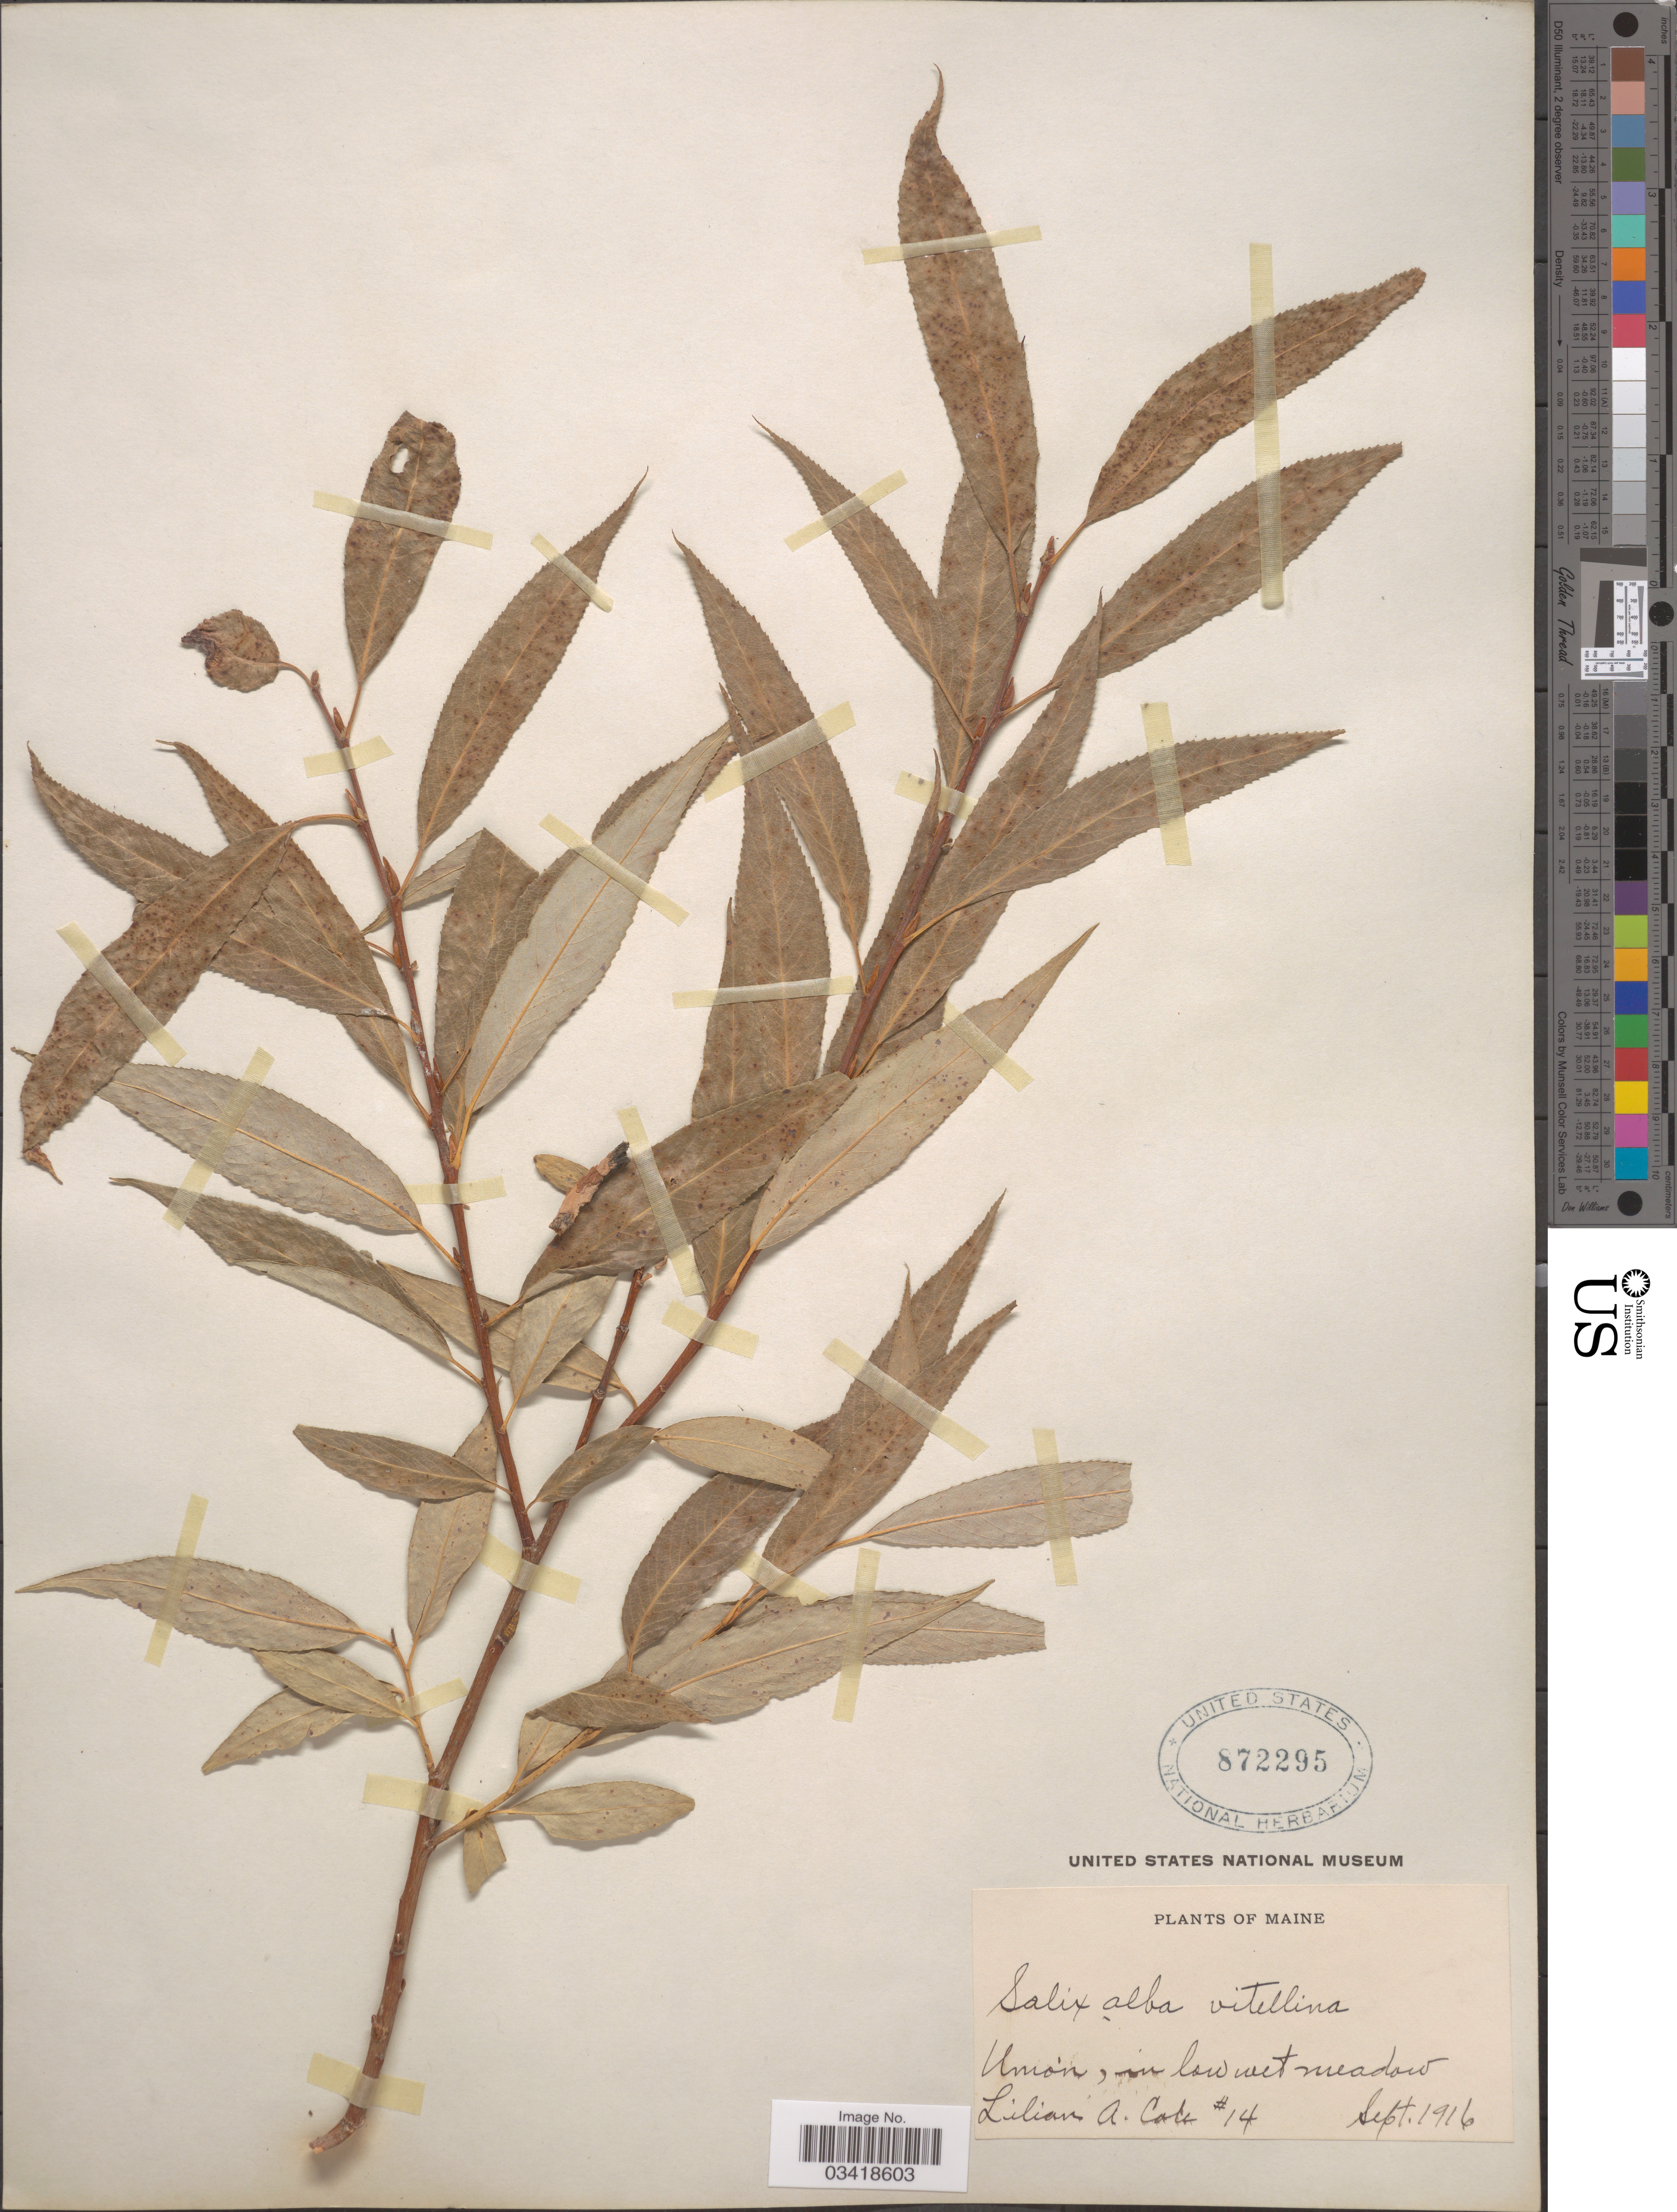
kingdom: Plantae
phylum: Tracheophyta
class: Magnoliopsida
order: Malpighiales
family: Salicaceae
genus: Salix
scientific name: Salix alba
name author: L.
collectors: L. A. Cole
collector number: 14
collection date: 1916-09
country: United States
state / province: Maine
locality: Union, in low wet meadow.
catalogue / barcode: US 872295